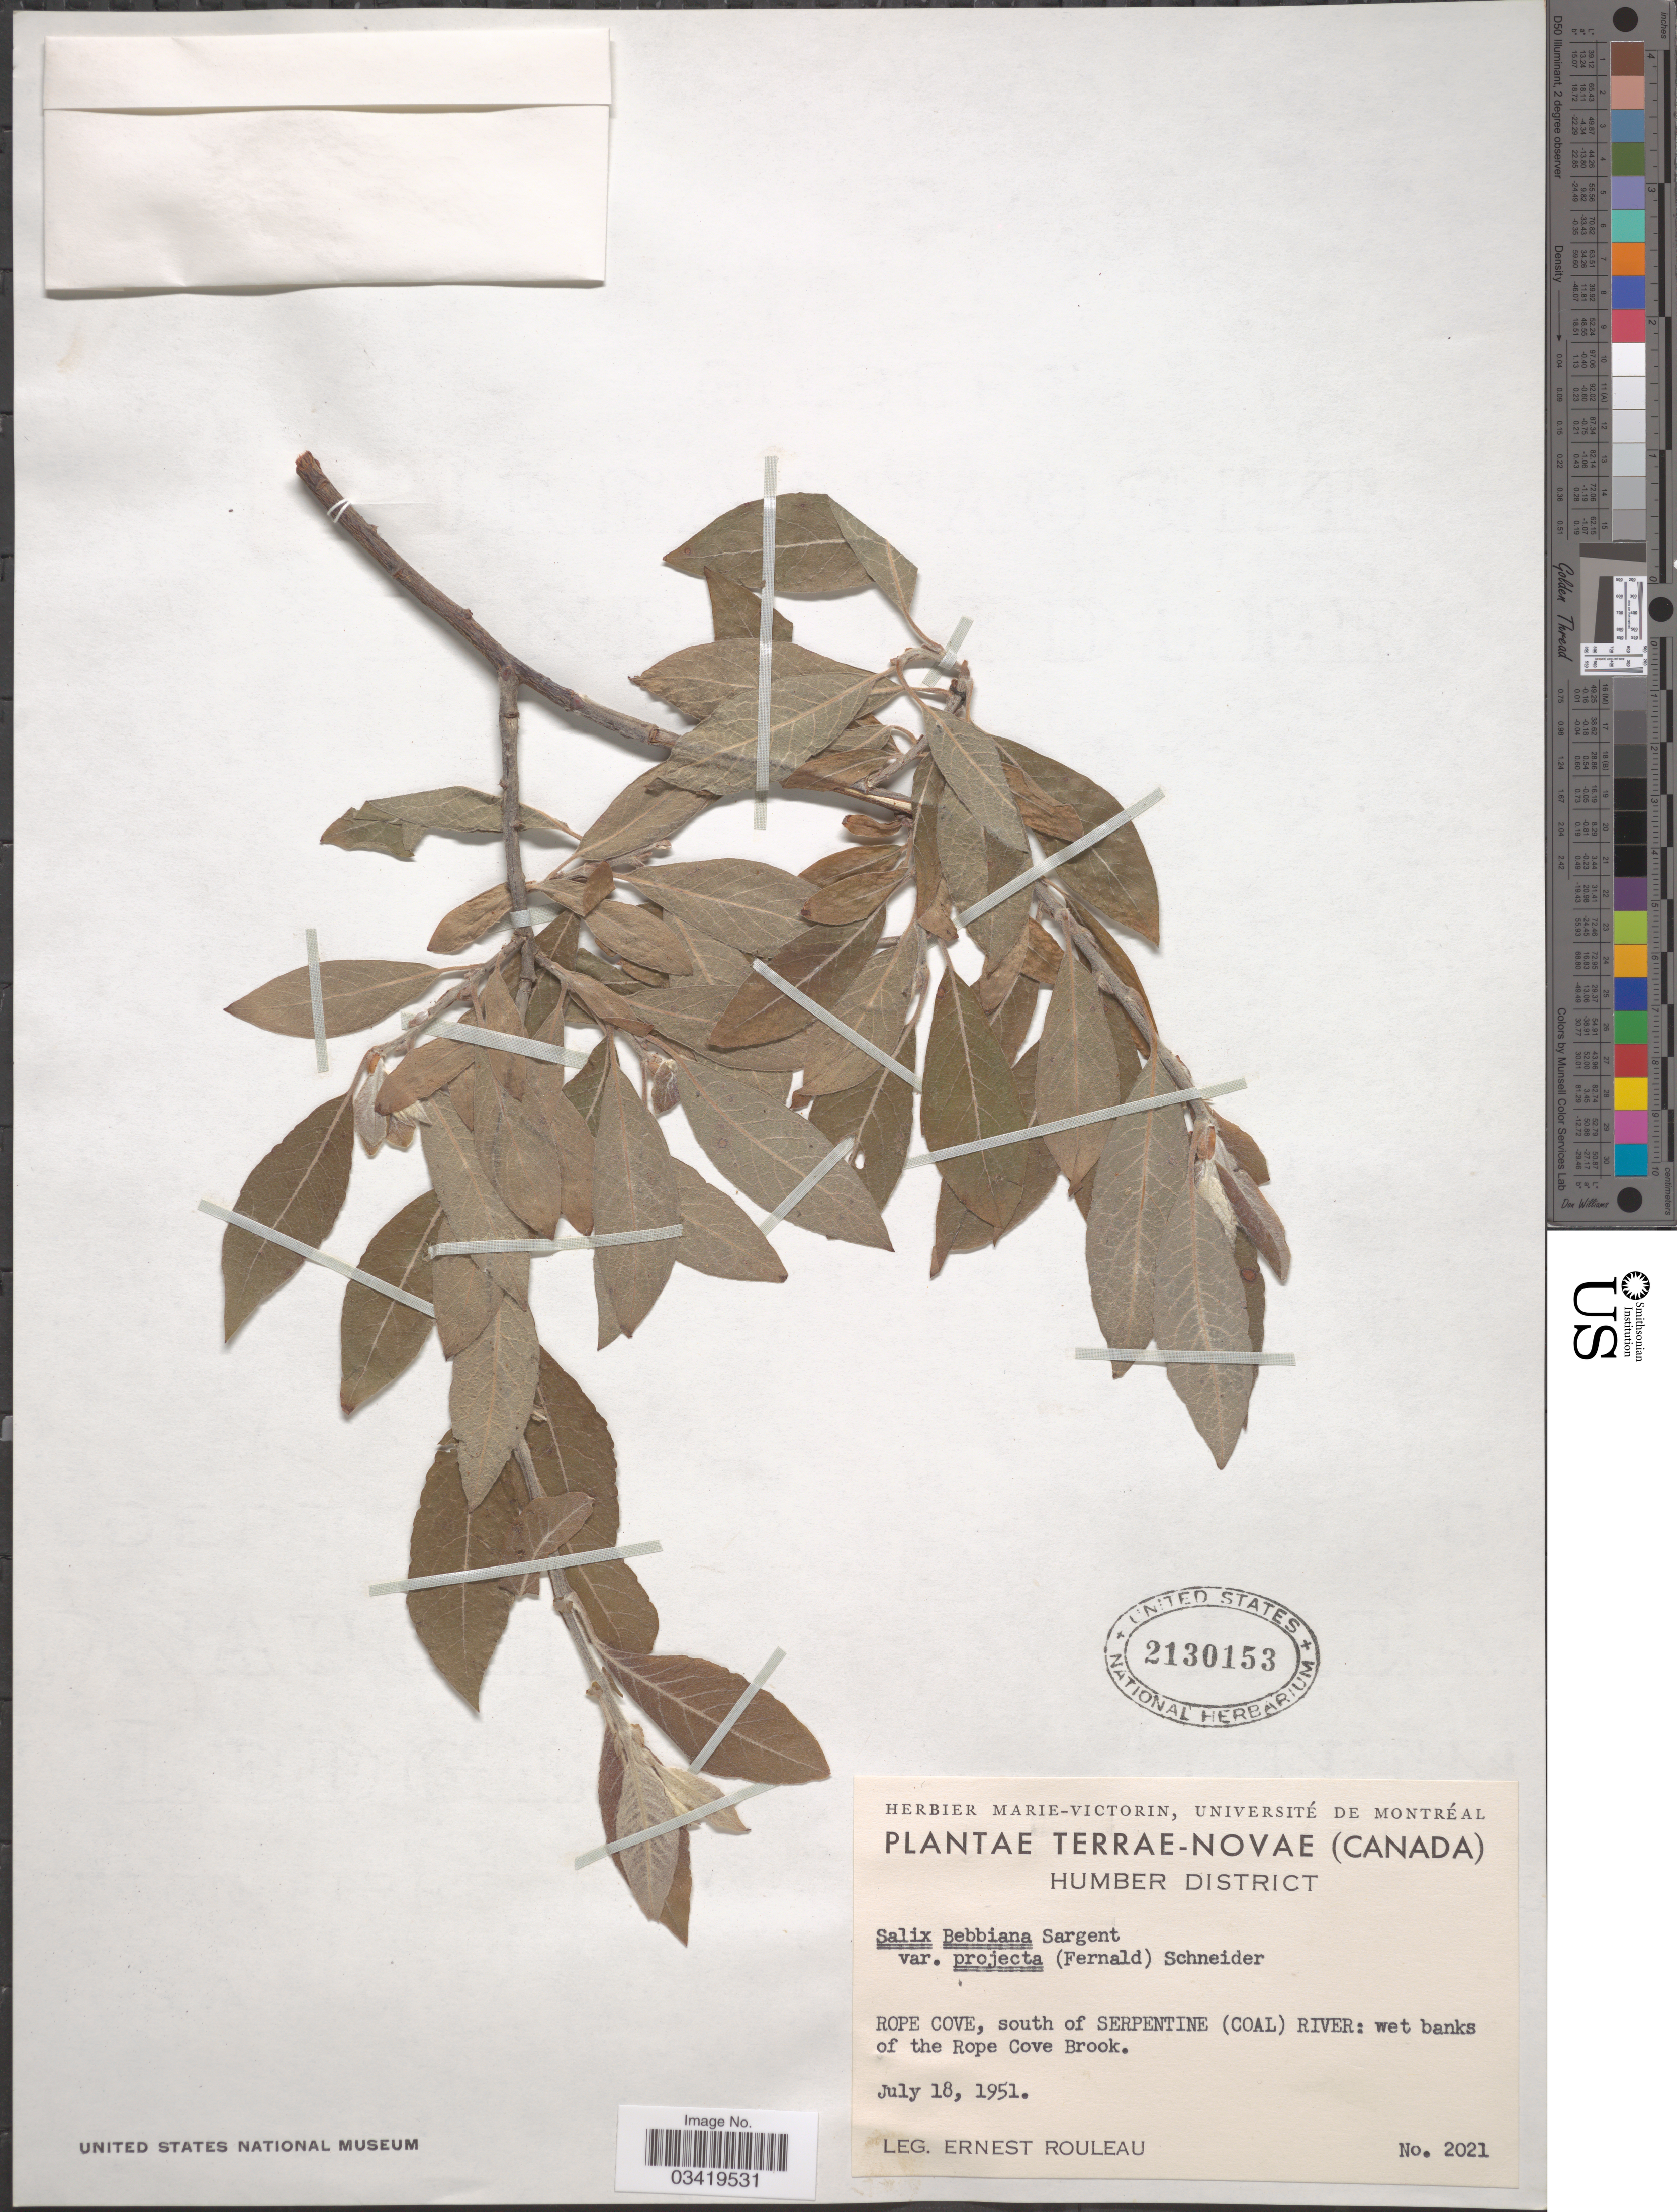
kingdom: Plantae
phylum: Tracheophyta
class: Magnoliopsida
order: Malpighiales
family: Salicaceae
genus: Salix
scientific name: Salix bebbiana var. projecta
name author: (Rydb.) C.K. Schneid.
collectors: J. Rouleau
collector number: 2021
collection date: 1951-07-18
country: Canada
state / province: Newfoundland and Labrador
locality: Terrae-Novae. Humber District. Rope Cove, south of Serpentine (Coal) River: wet banks of the Rope Cove Brook.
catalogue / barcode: US 2130153